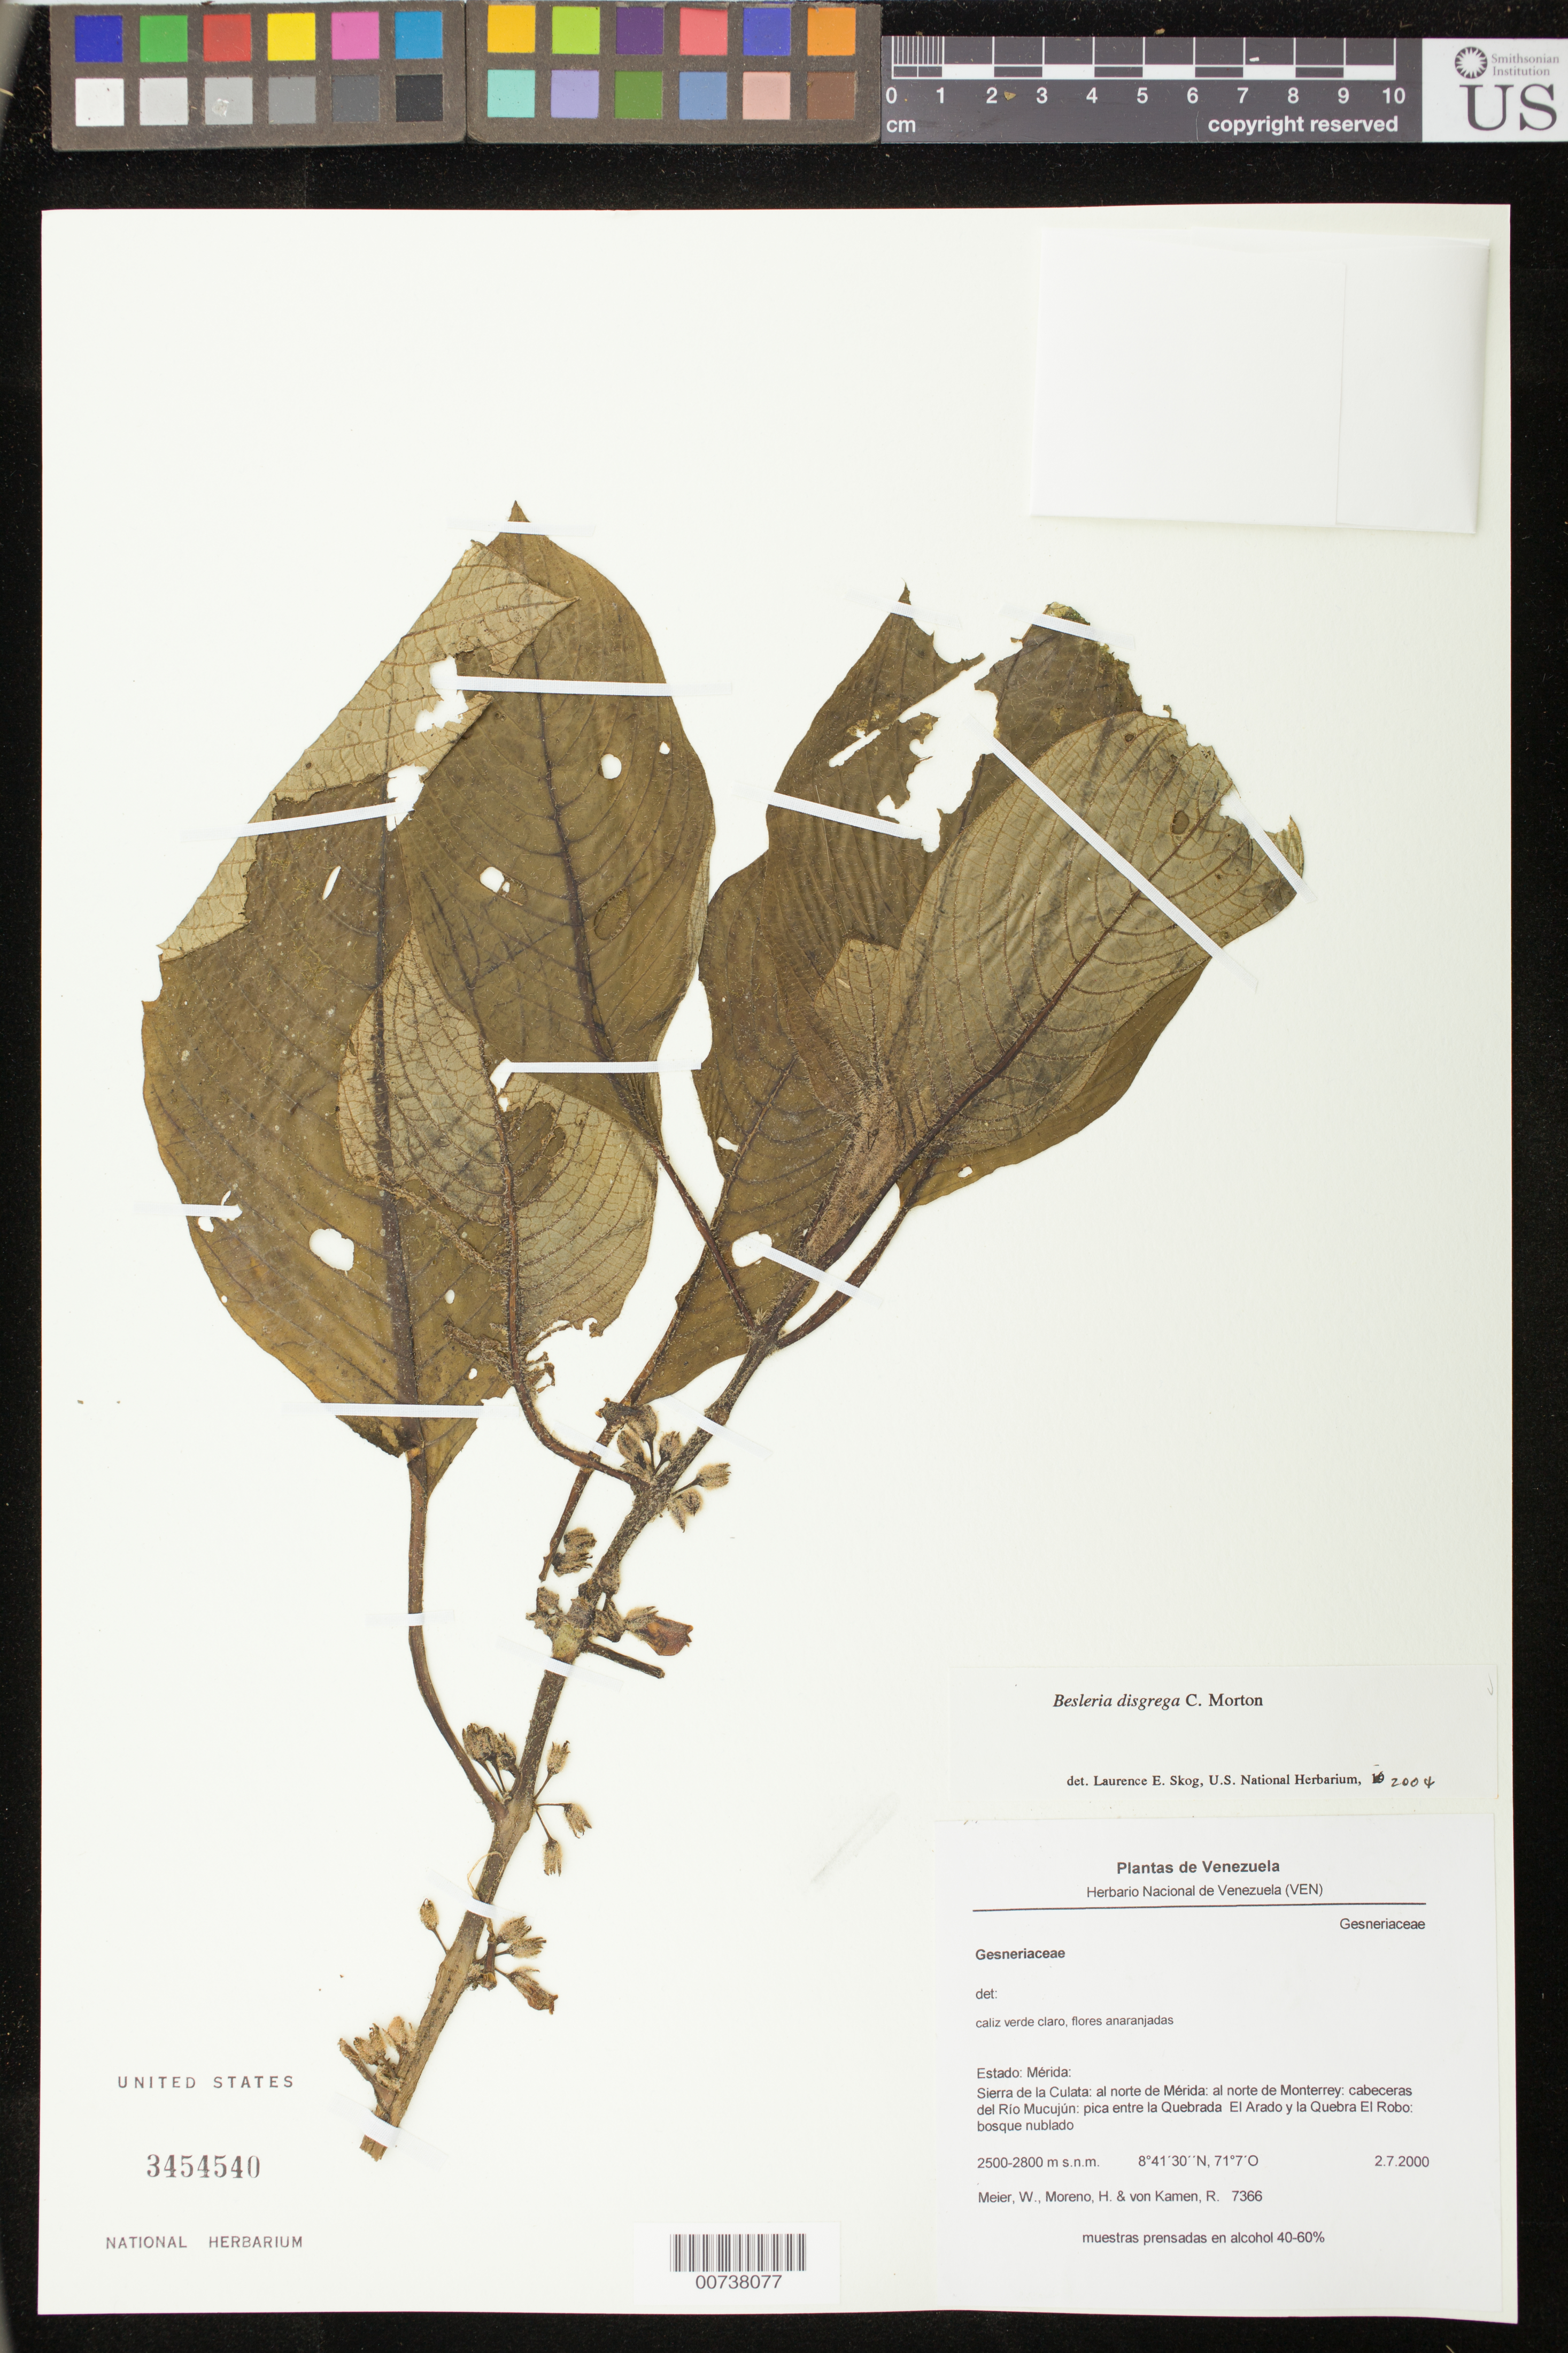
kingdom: Plantae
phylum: Tracheophyta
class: Magnoliopsida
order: Lamiales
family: Gesneriaceae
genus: Besleria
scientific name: Besleria disgrega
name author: C.V. Morton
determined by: Skog, Laurence E.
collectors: W. Meier, H. Moreno & R. von Kamen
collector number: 7366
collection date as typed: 02 Jul 2000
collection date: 2000-07-02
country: Venezuela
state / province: Mérida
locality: Sierra de la Culata: al norte de Mérida, al norte de Monterrey, cabeceras del Rio Mucujún, pica entre la Quebrada El Arado y la Quebra El Robo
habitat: Bosque nublado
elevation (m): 2500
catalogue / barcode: US 3454540